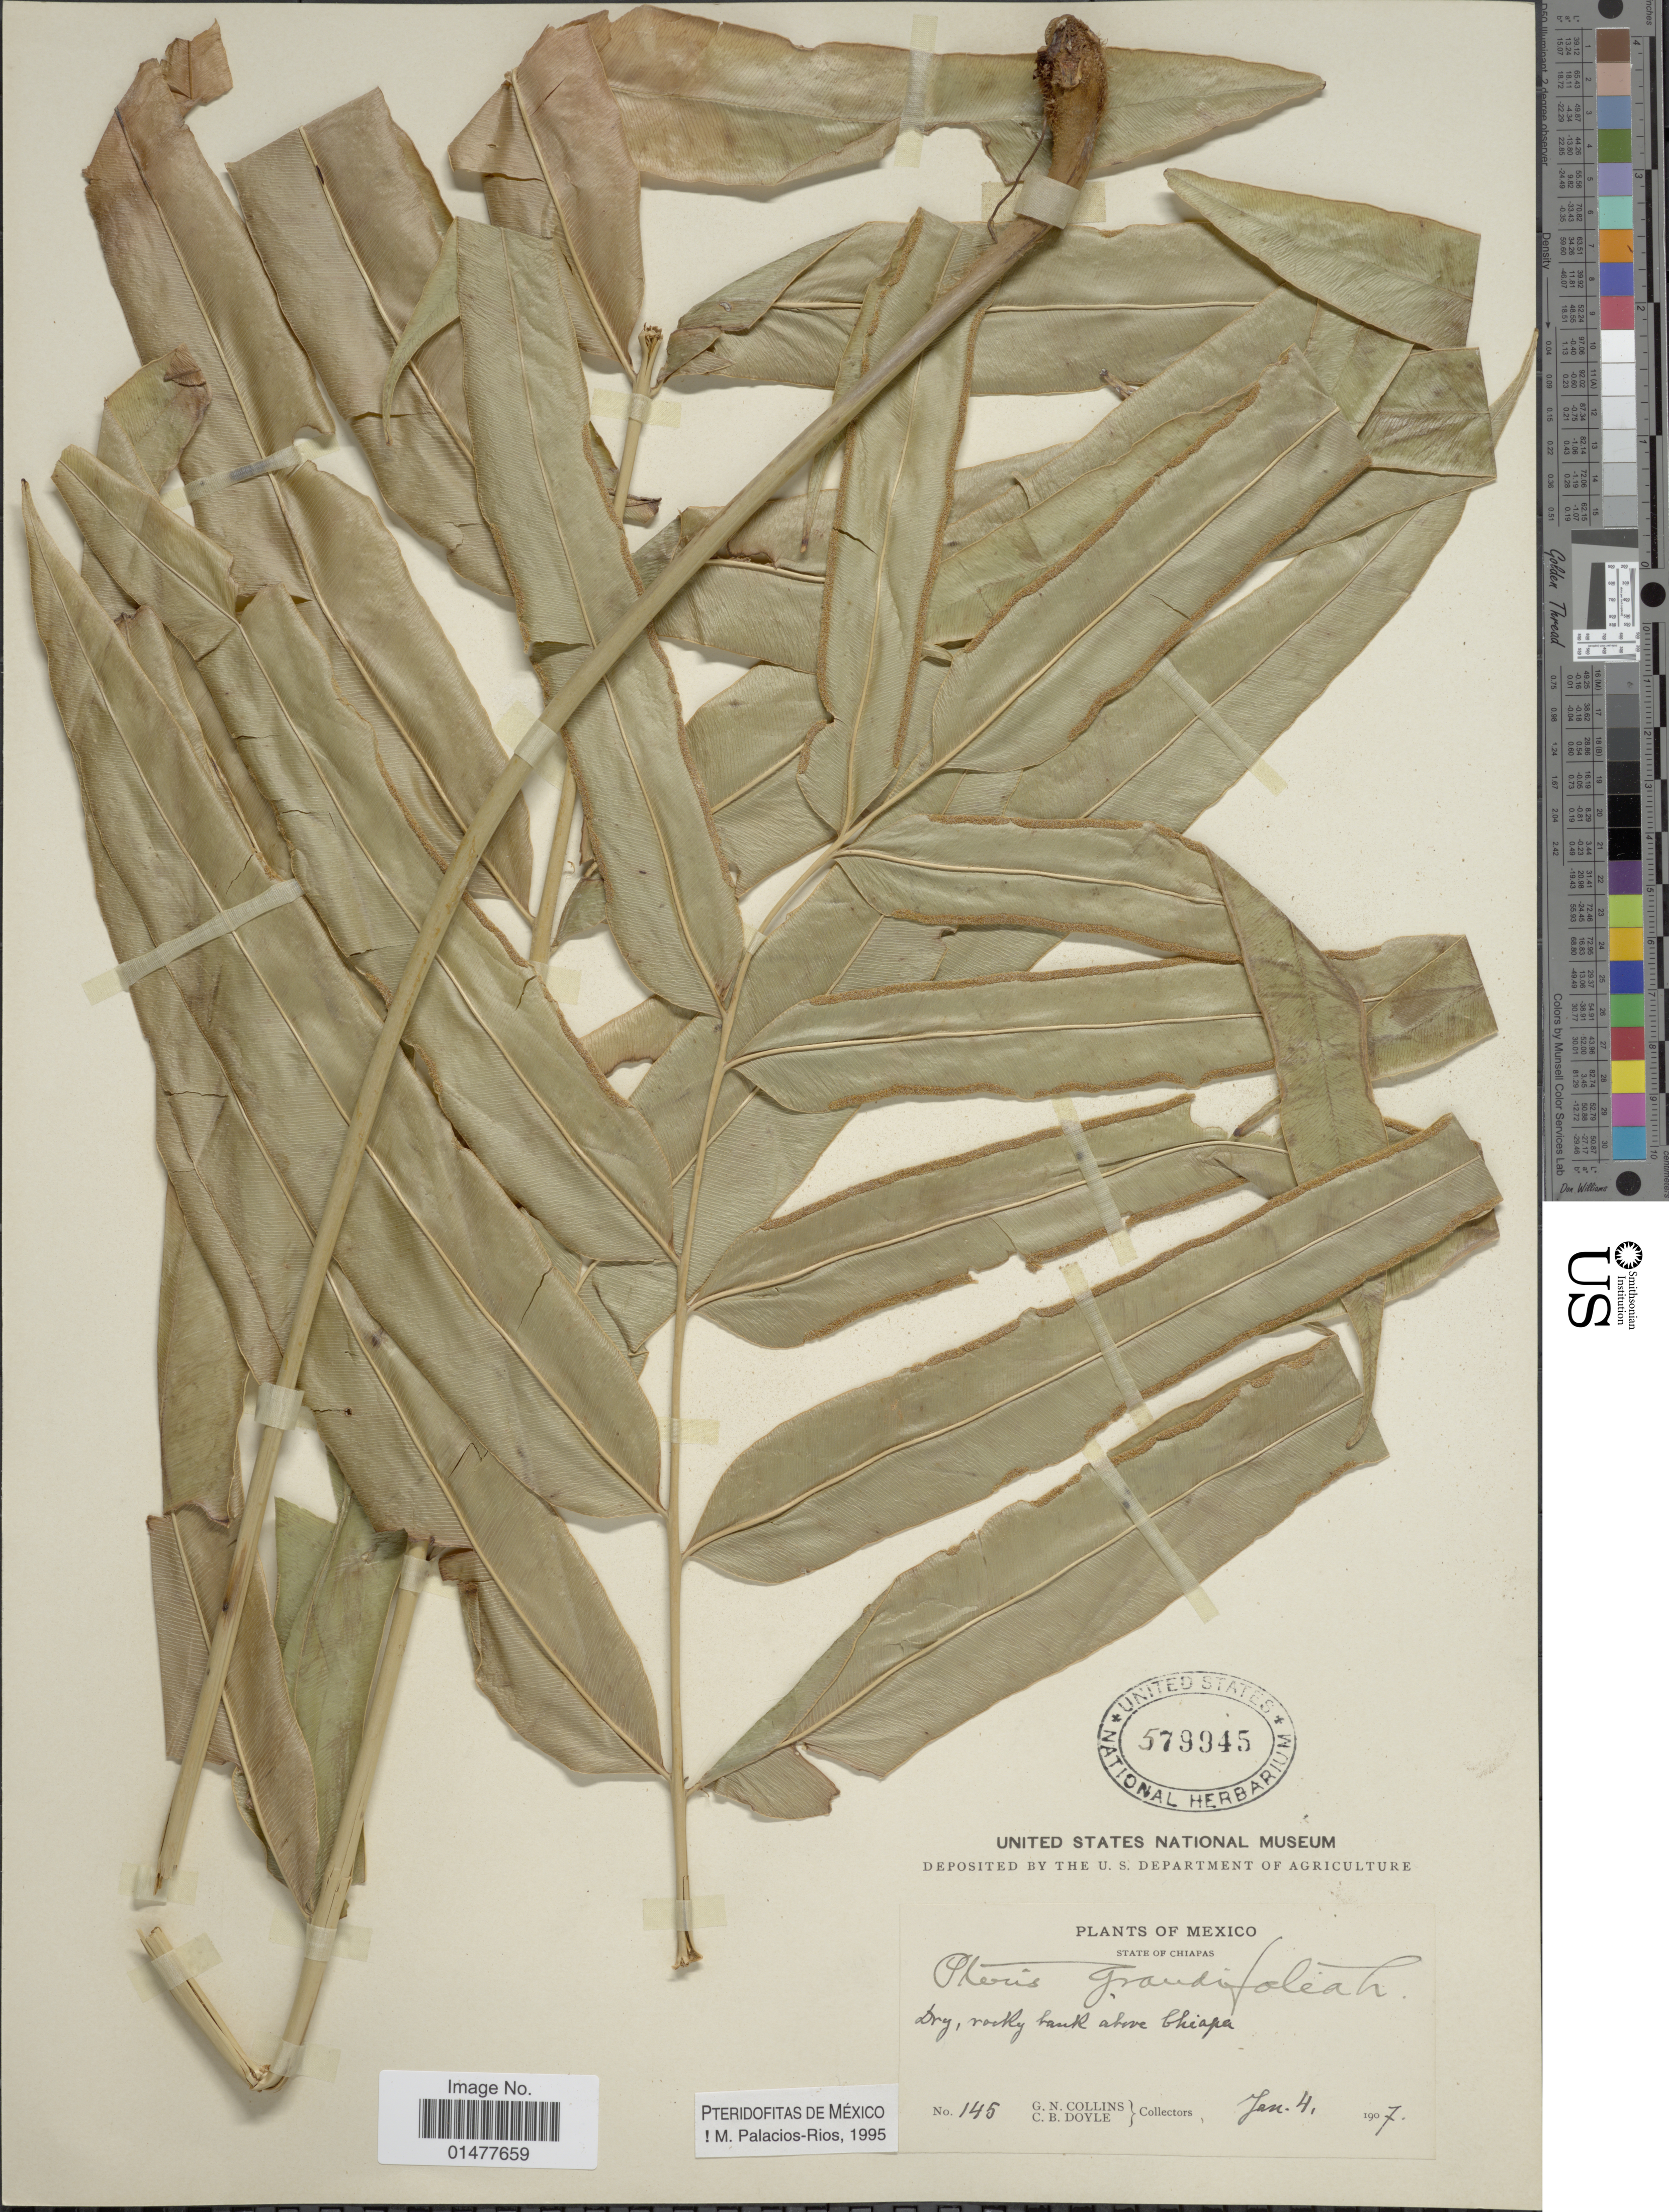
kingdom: Plantae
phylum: Tracheophyta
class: Polypodiopsida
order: Polypodiales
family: Pteridaceae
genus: Pteris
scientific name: Pteris grandifolia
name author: L.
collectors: G. Collins & C. Doyle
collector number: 145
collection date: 1907-01-04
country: Mexico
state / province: Chiapas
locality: Dry, rocky bank above Chiapa.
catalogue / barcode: US 579945